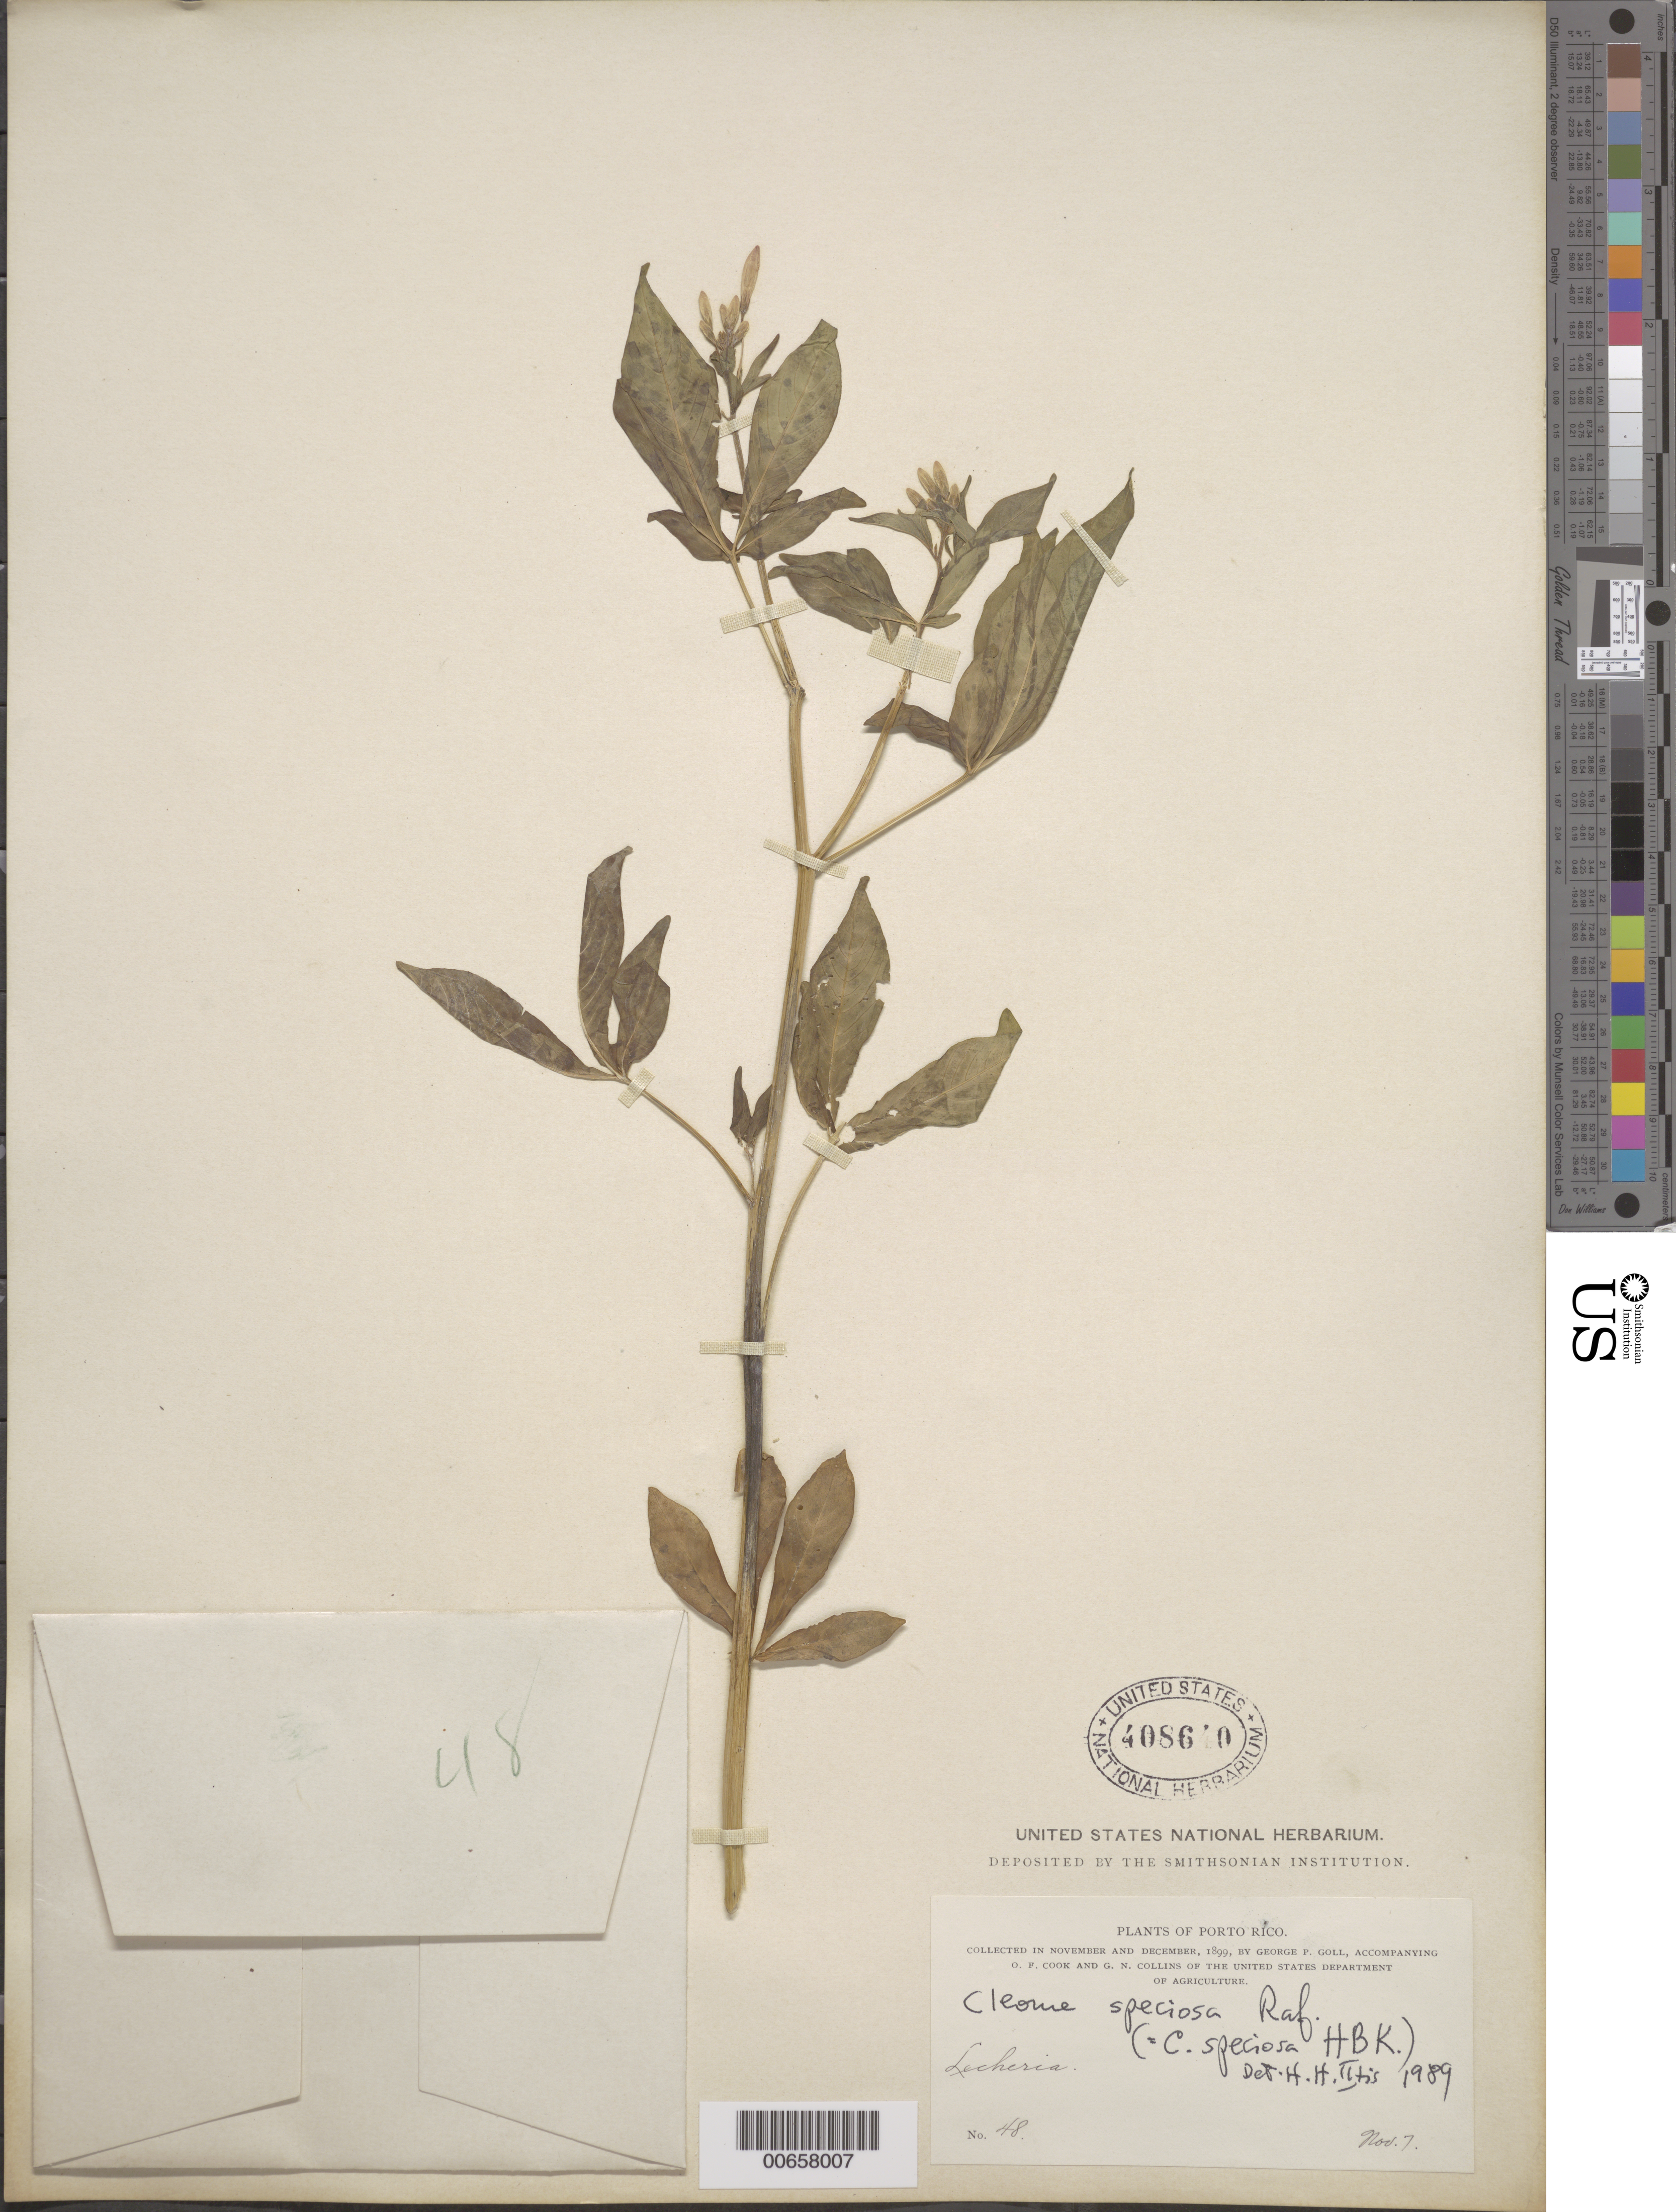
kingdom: Plantae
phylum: Tracheophyta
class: Magnoliopsida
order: Brassicales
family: Cleomaceae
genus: Cleoserrata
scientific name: Cleoserrata speciosa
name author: (Raf.) Iltis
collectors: G. Goll, O. F. Cook & G. Collins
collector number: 48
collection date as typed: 07 Nov 1899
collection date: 1899-11-07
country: Puerto Rico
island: Greater Antilles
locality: Lecheria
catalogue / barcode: US 408640